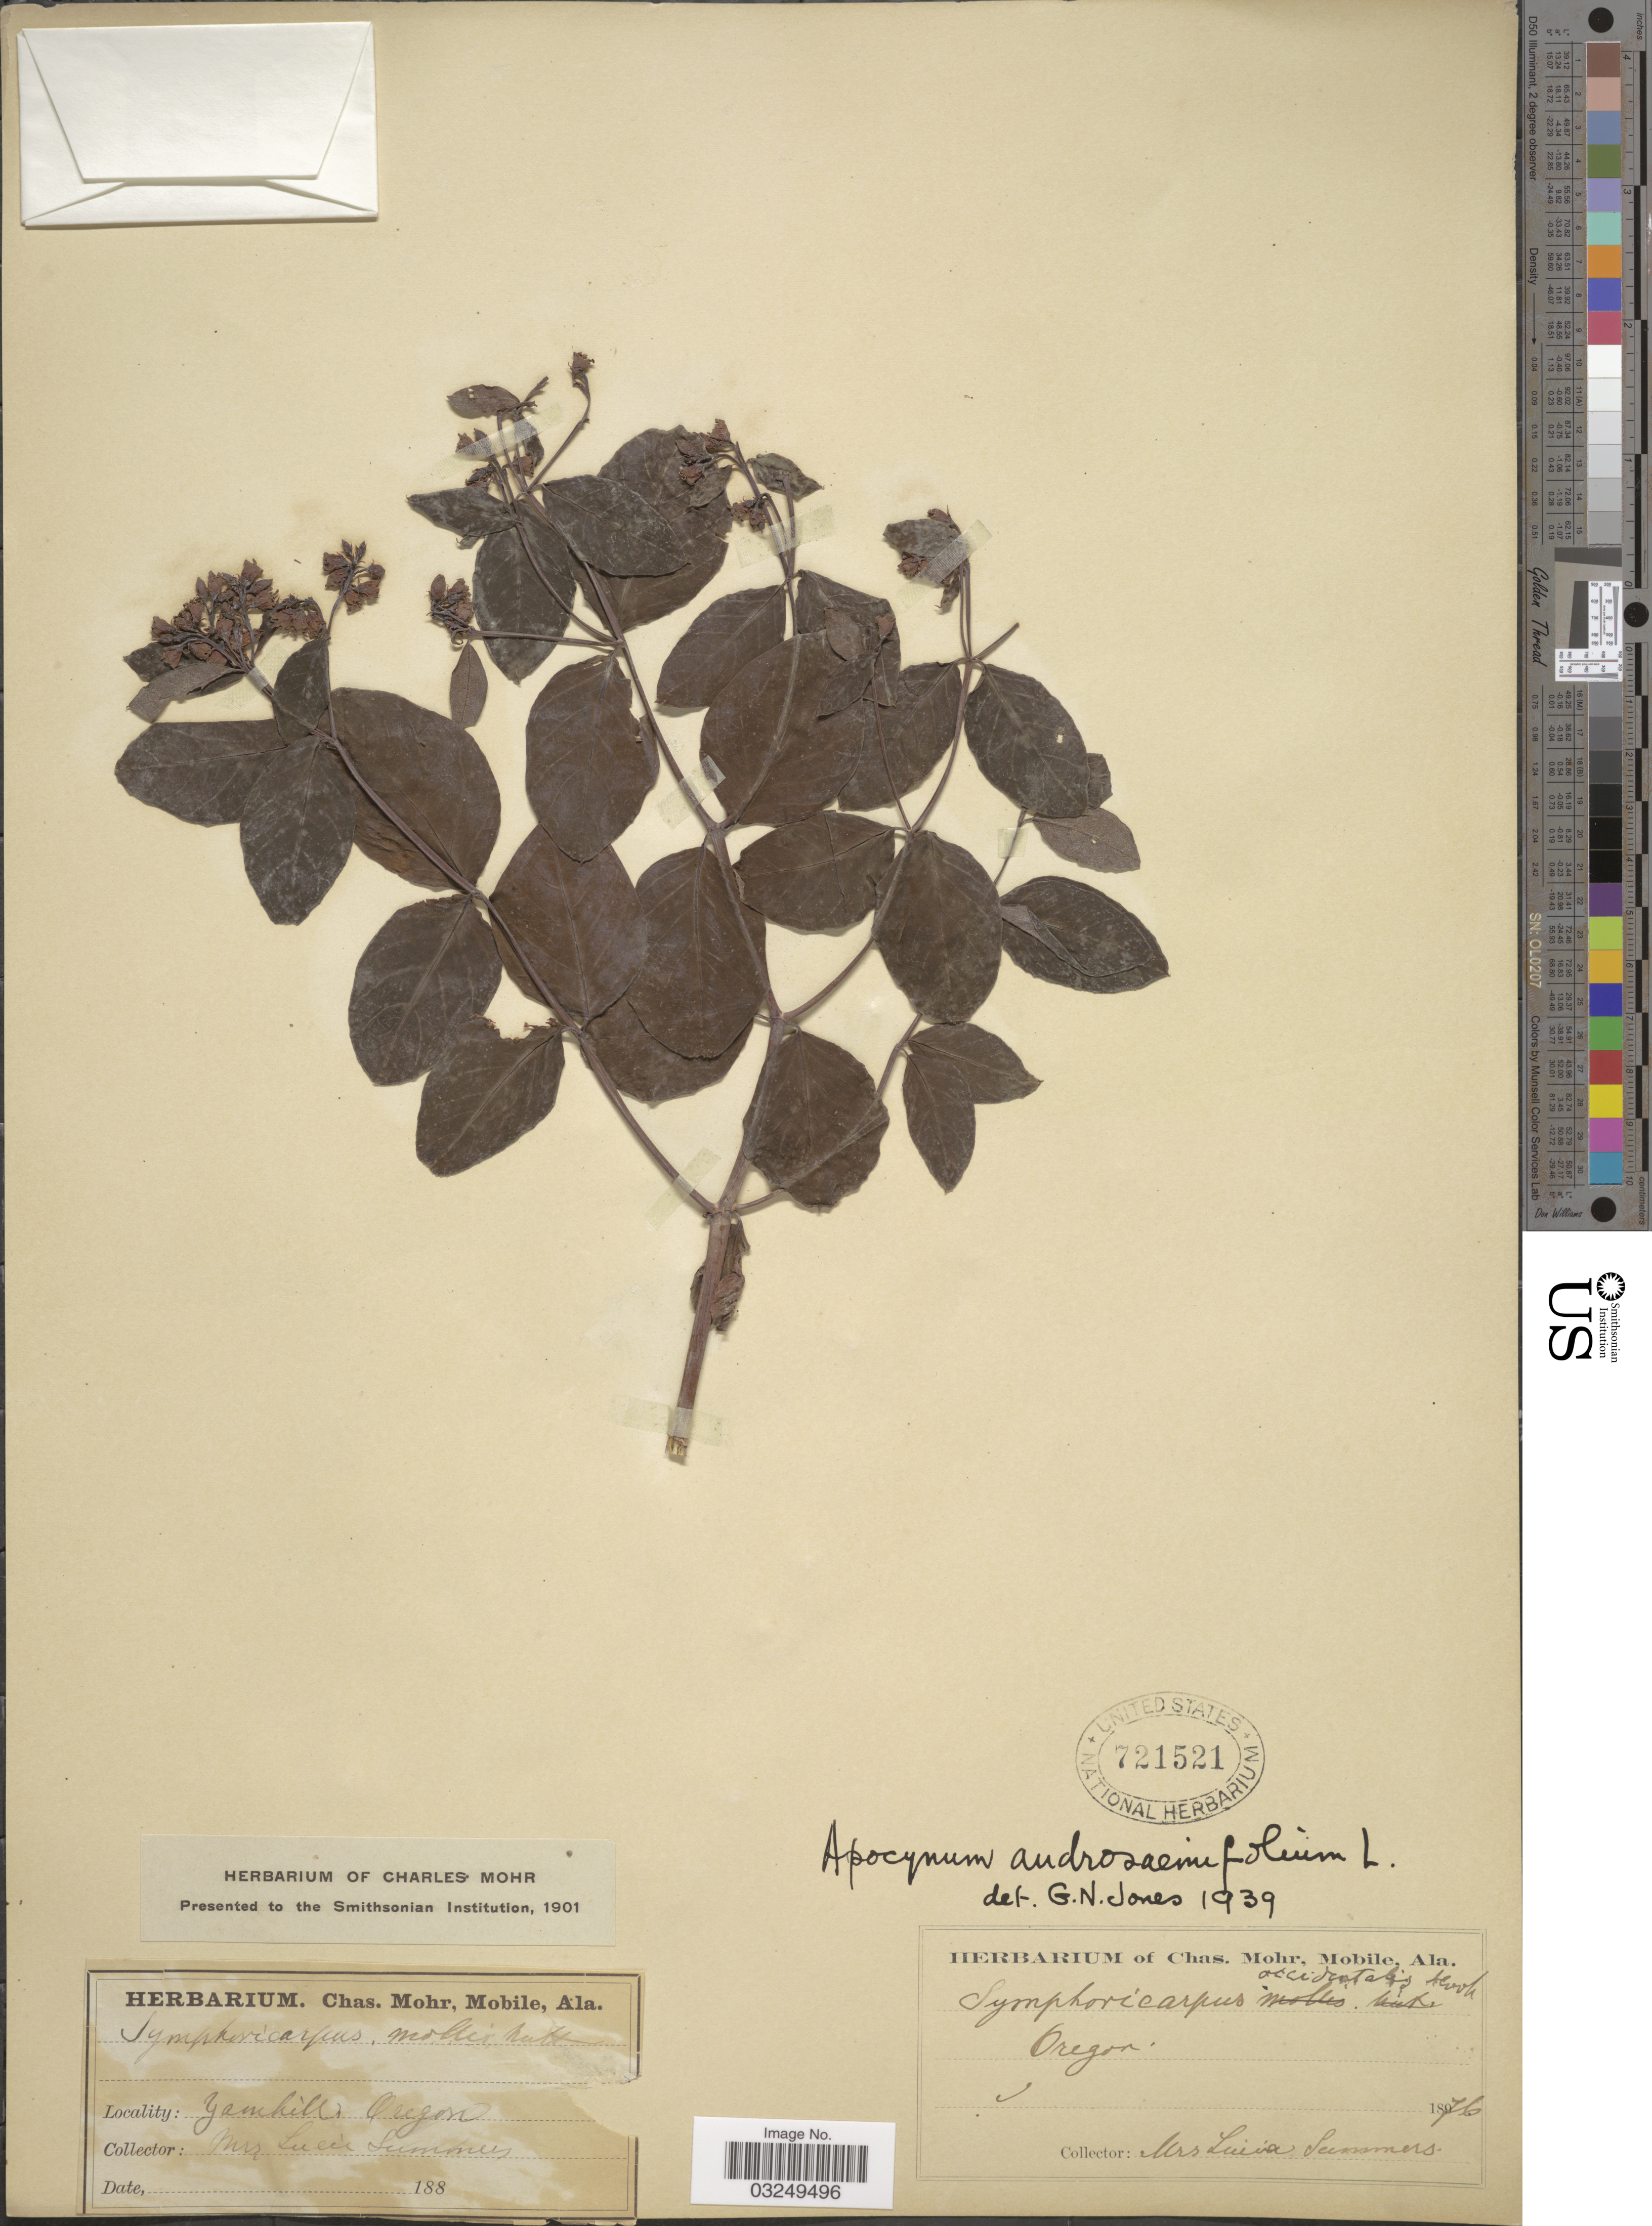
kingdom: Plantae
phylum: Tracheophyta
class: Magnoliopsida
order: Gentianales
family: Apocynaceae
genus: Apocynum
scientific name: Apocynum androsaemifolium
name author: L.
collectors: L. Summers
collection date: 1876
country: United States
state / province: Oregon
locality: Yamhills.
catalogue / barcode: US 721521